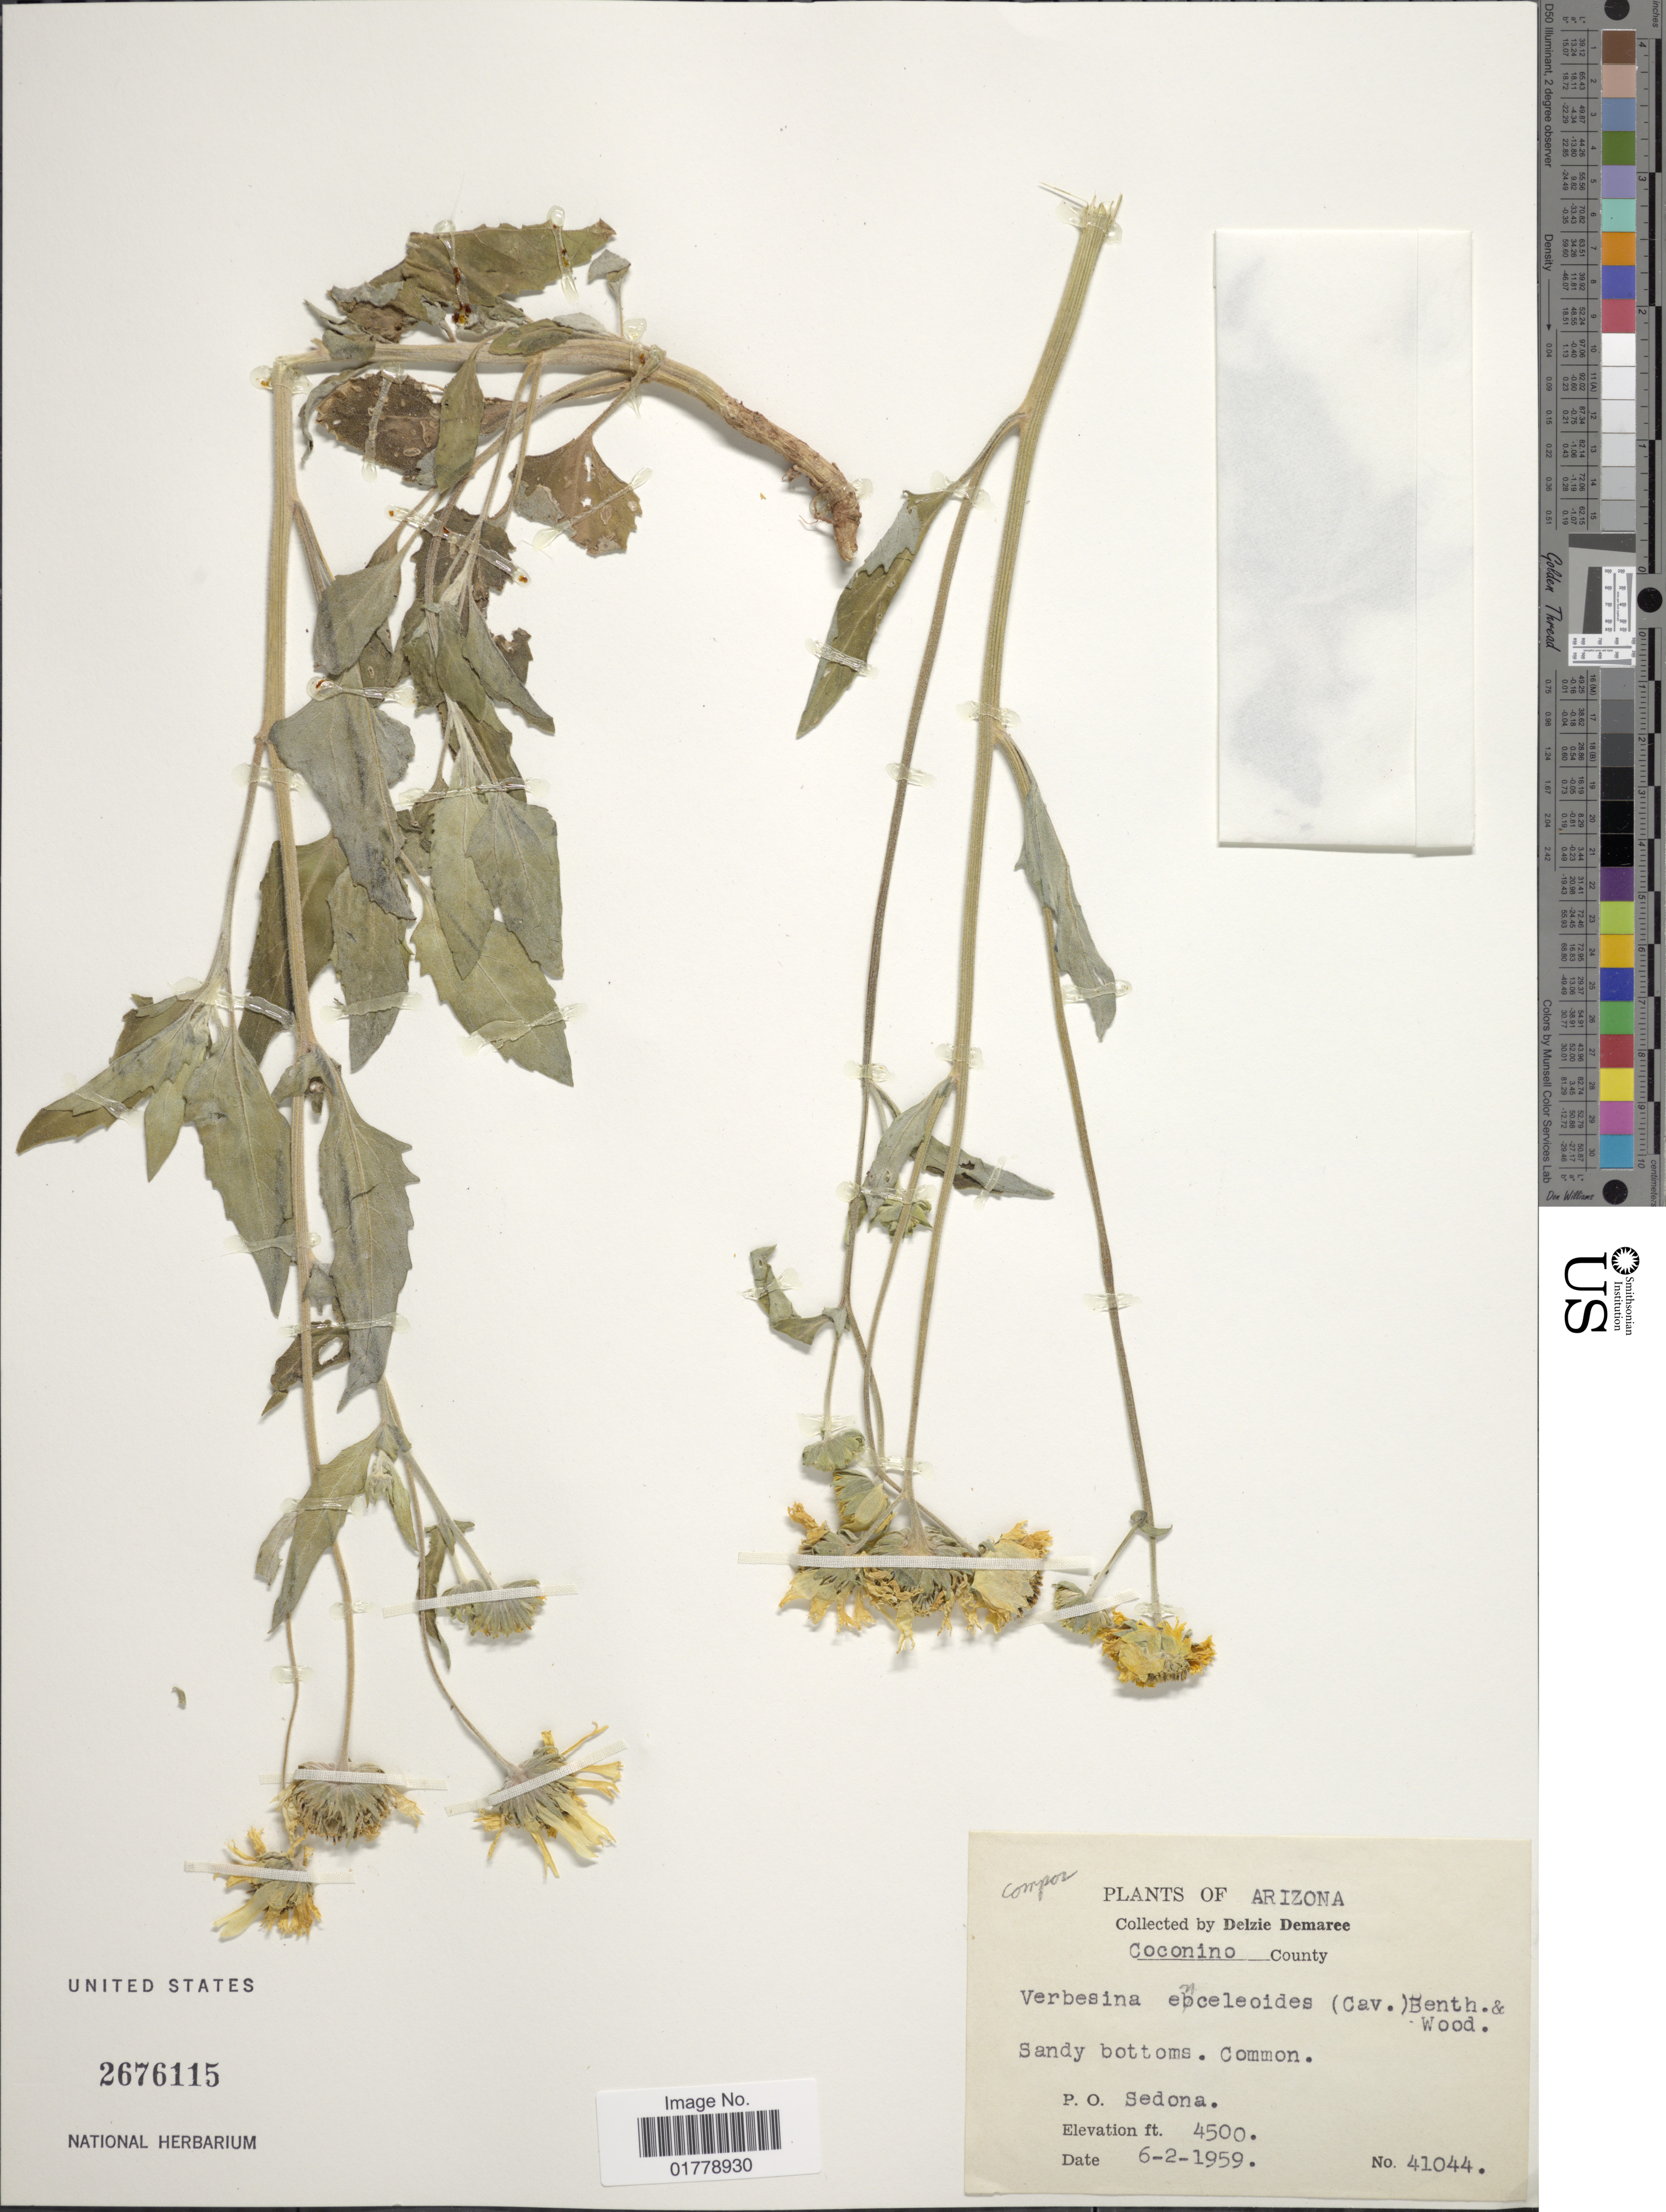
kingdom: Plantae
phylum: Tracheophyta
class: Magnoliopsida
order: Asterales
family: Asteraceae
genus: Verbesina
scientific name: Verbesina encelioides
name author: (Cav.) Benth. & Hook. ex A. Gray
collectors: D. Demaree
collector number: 41044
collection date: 1959-06-02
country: United States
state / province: Arizona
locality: Coconino County. Sandy bottoms. Common. P.O. Sedona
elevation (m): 1372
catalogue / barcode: US 2676115